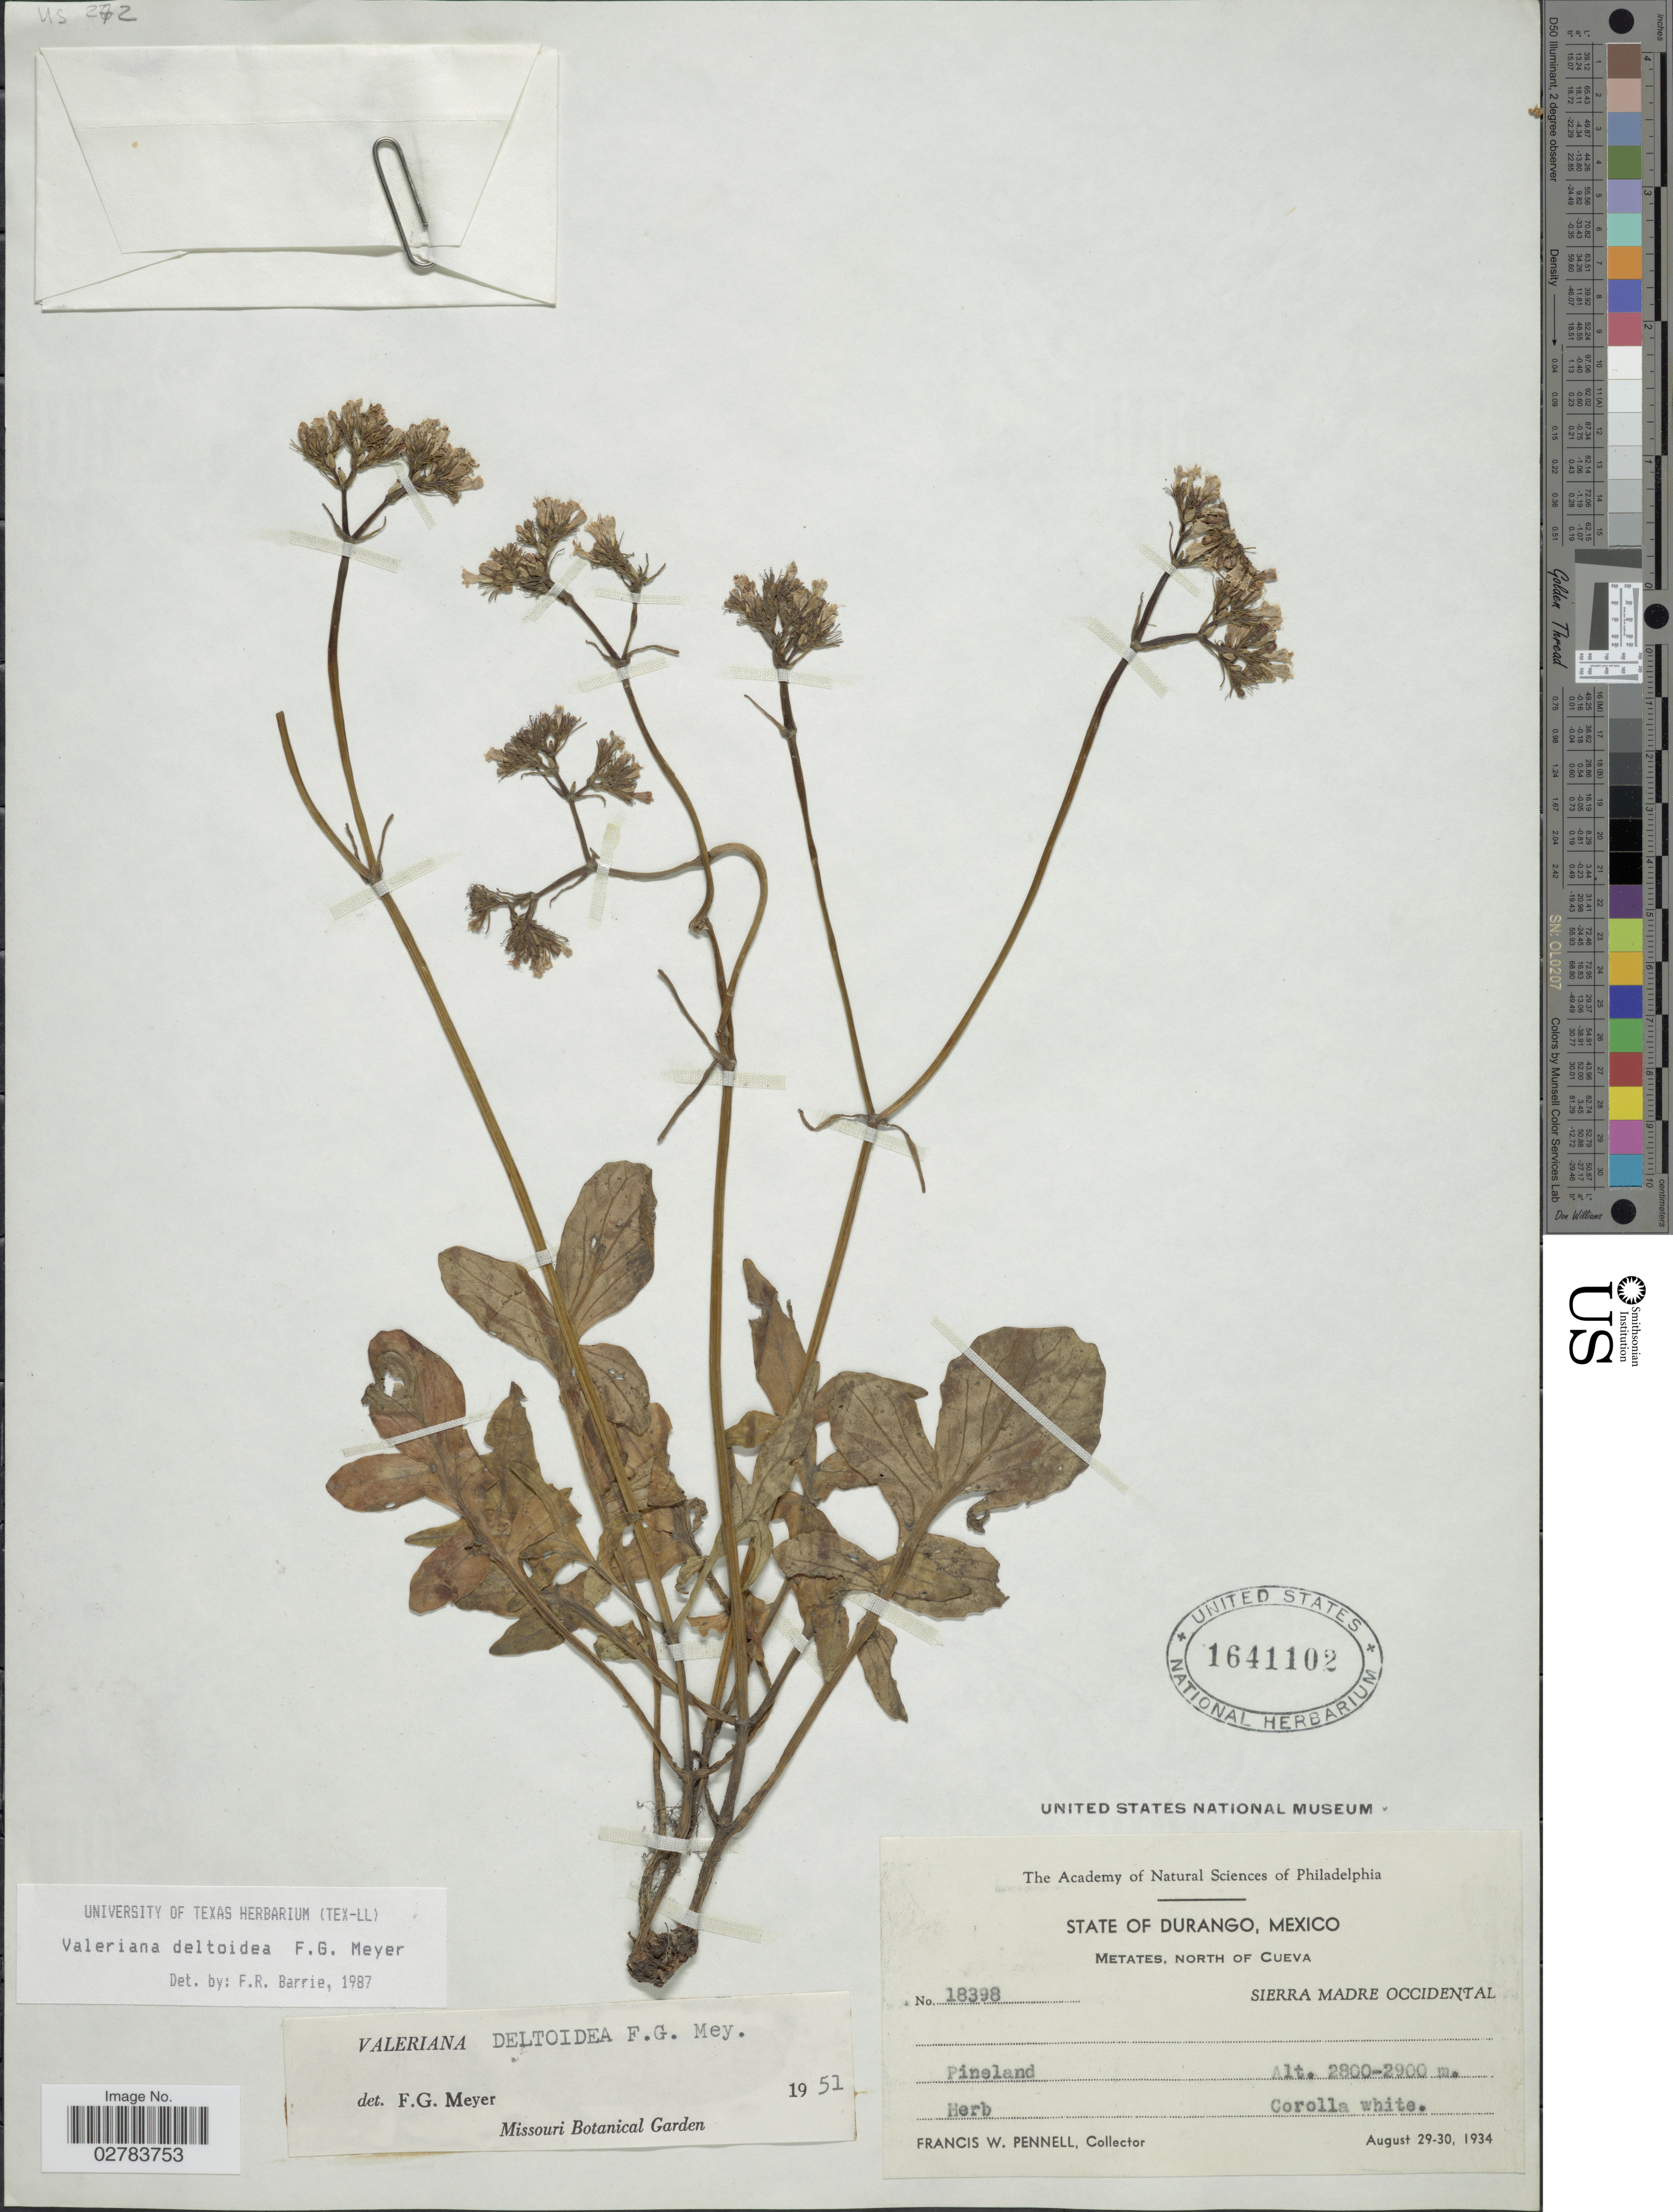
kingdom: Plantae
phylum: Tracheophyta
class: Magnoliopsida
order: Dipsacales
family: Caprifoliaceae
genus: Valeriana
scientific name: Valeriana deltoidea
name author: F.G. Mey.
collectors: F. W. Pennell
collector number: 18398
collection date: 1934-08-29/1934-08-30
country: Mexico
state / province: Durango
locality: Metates, North of Cueva. Sierra Madre Occidental.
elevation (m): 2800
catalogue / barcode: US 1641102